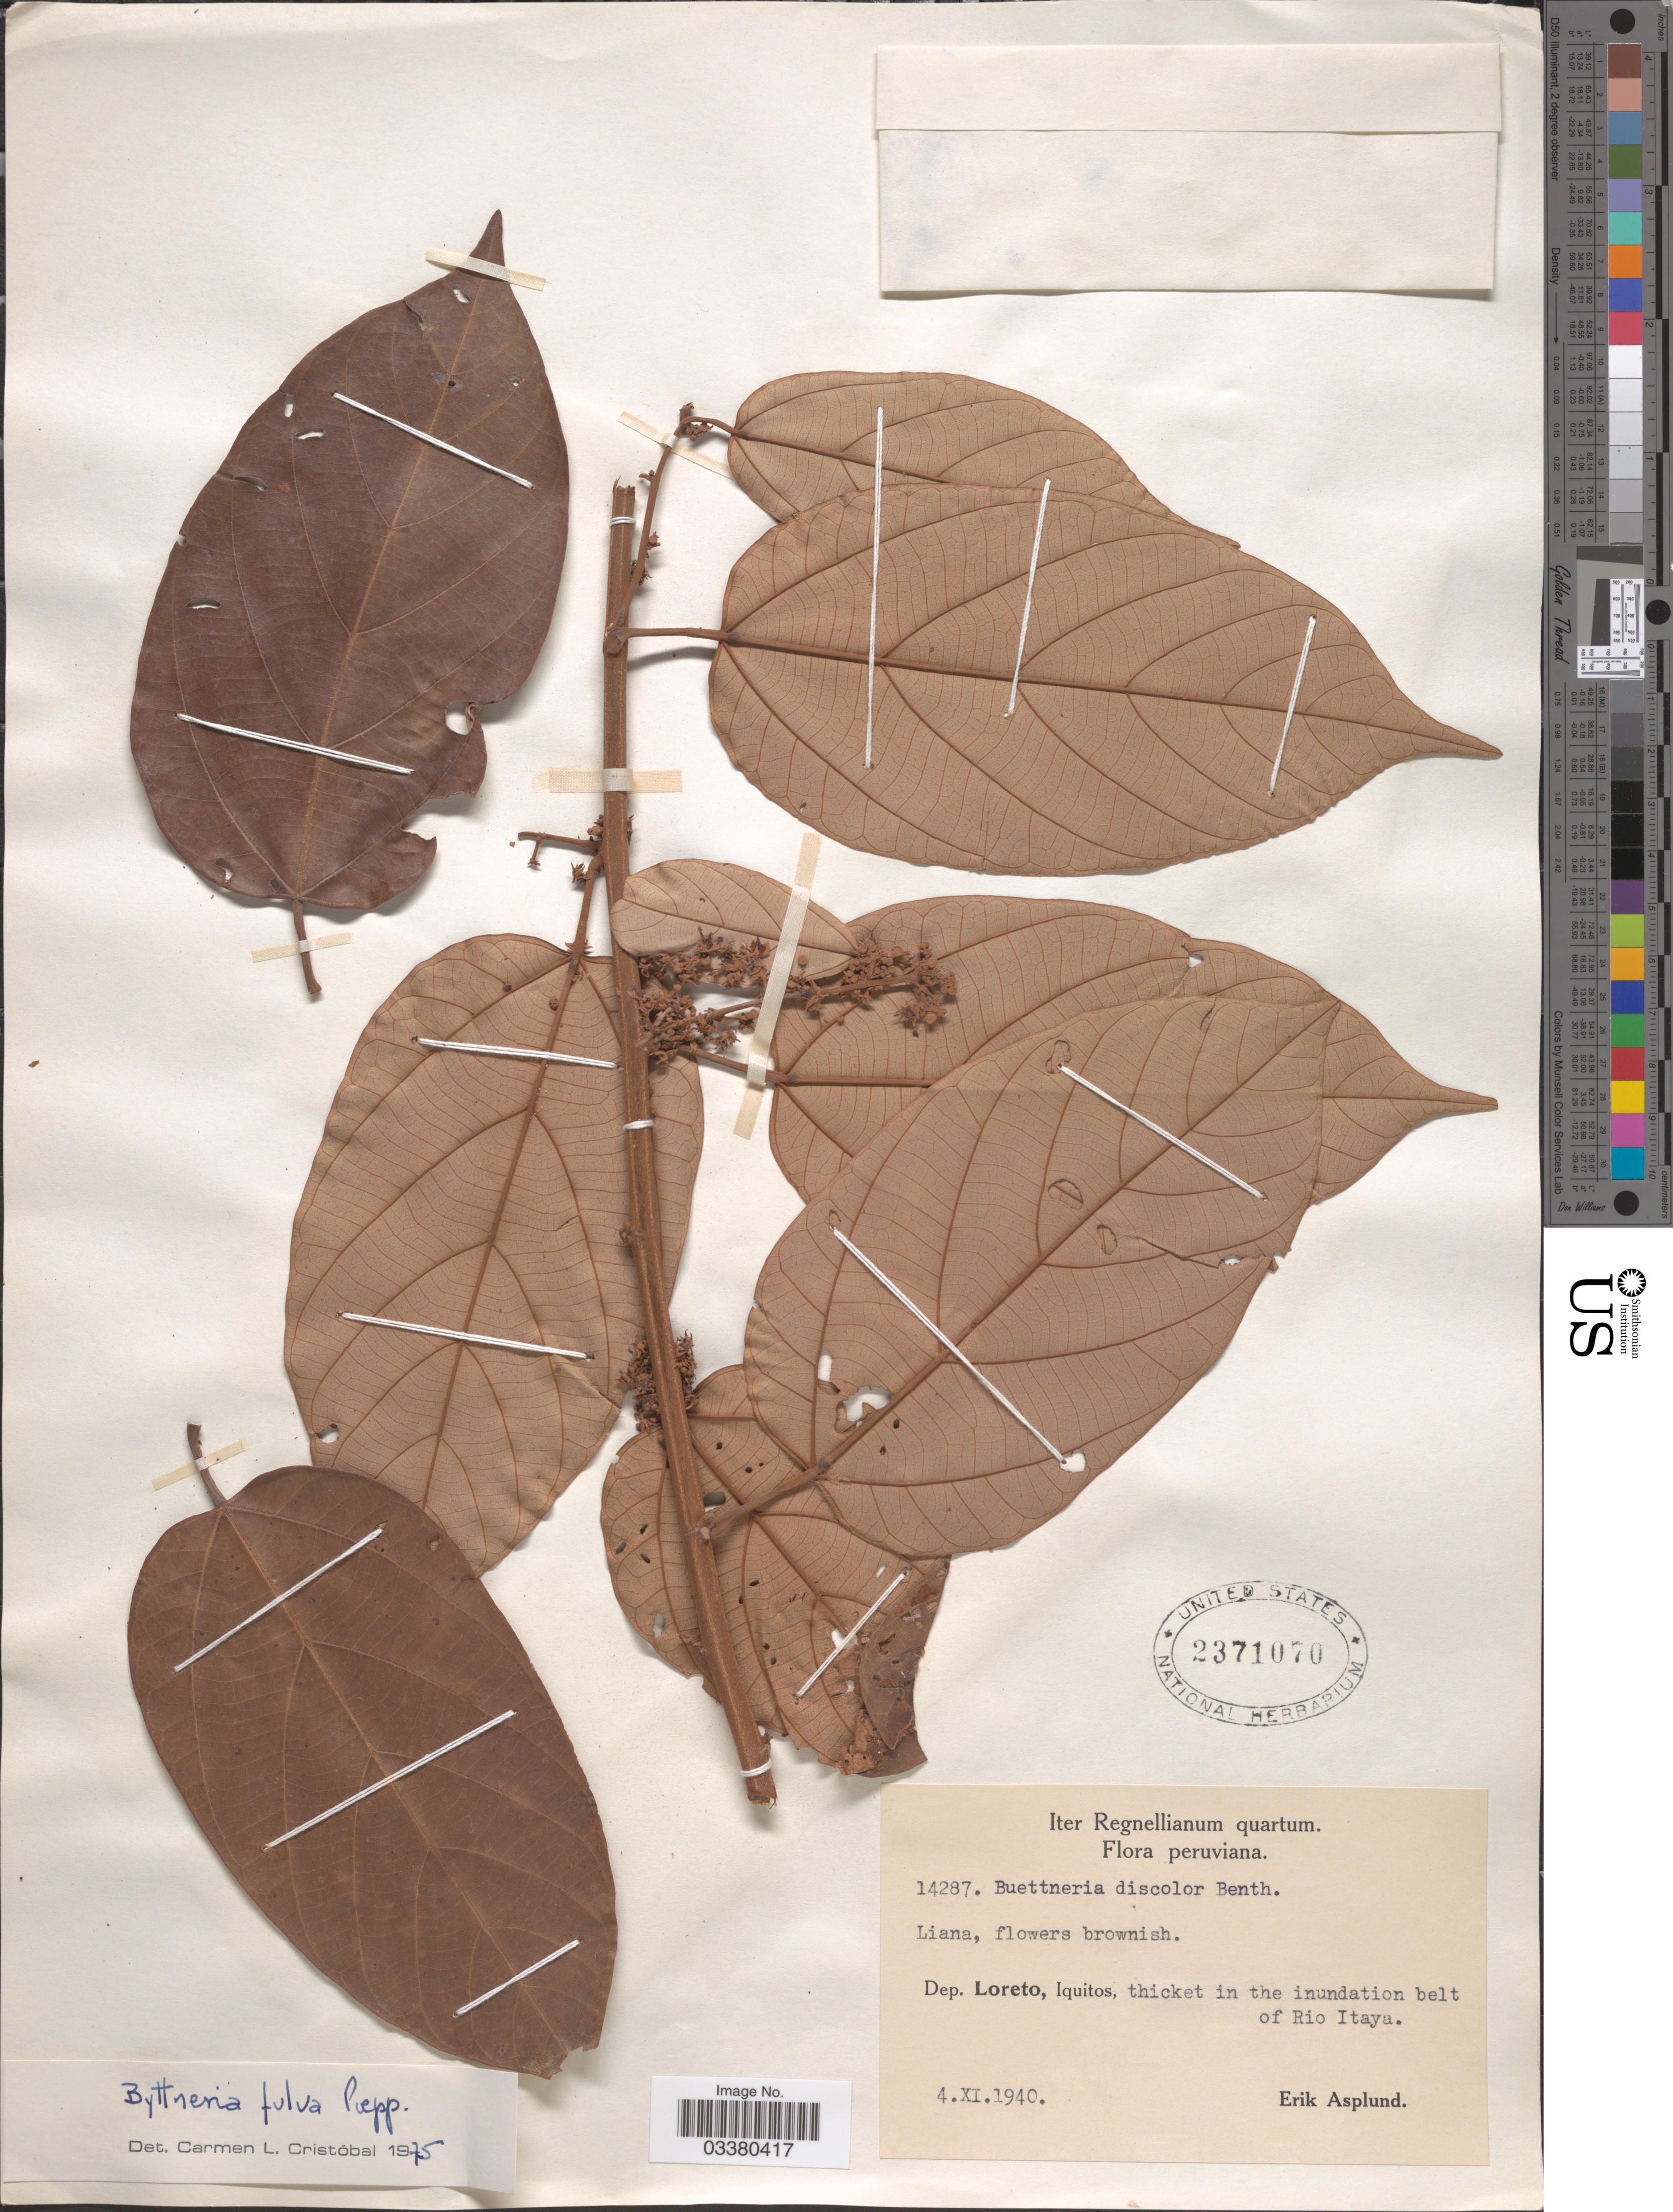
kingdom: Plantae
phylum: Tracheophyta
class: Magnoliopsida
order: Malvales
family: Malvaceae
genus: Byttneria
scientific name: Byttneria fulva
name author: Poepp.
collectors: E. Asplund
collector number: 14287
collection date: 1940-11-04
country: Peru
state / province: Loreto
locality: Dep. Loreto, Iquitos, thicket in the inundation belt of Rio Itaya.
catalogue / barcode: US 2371070